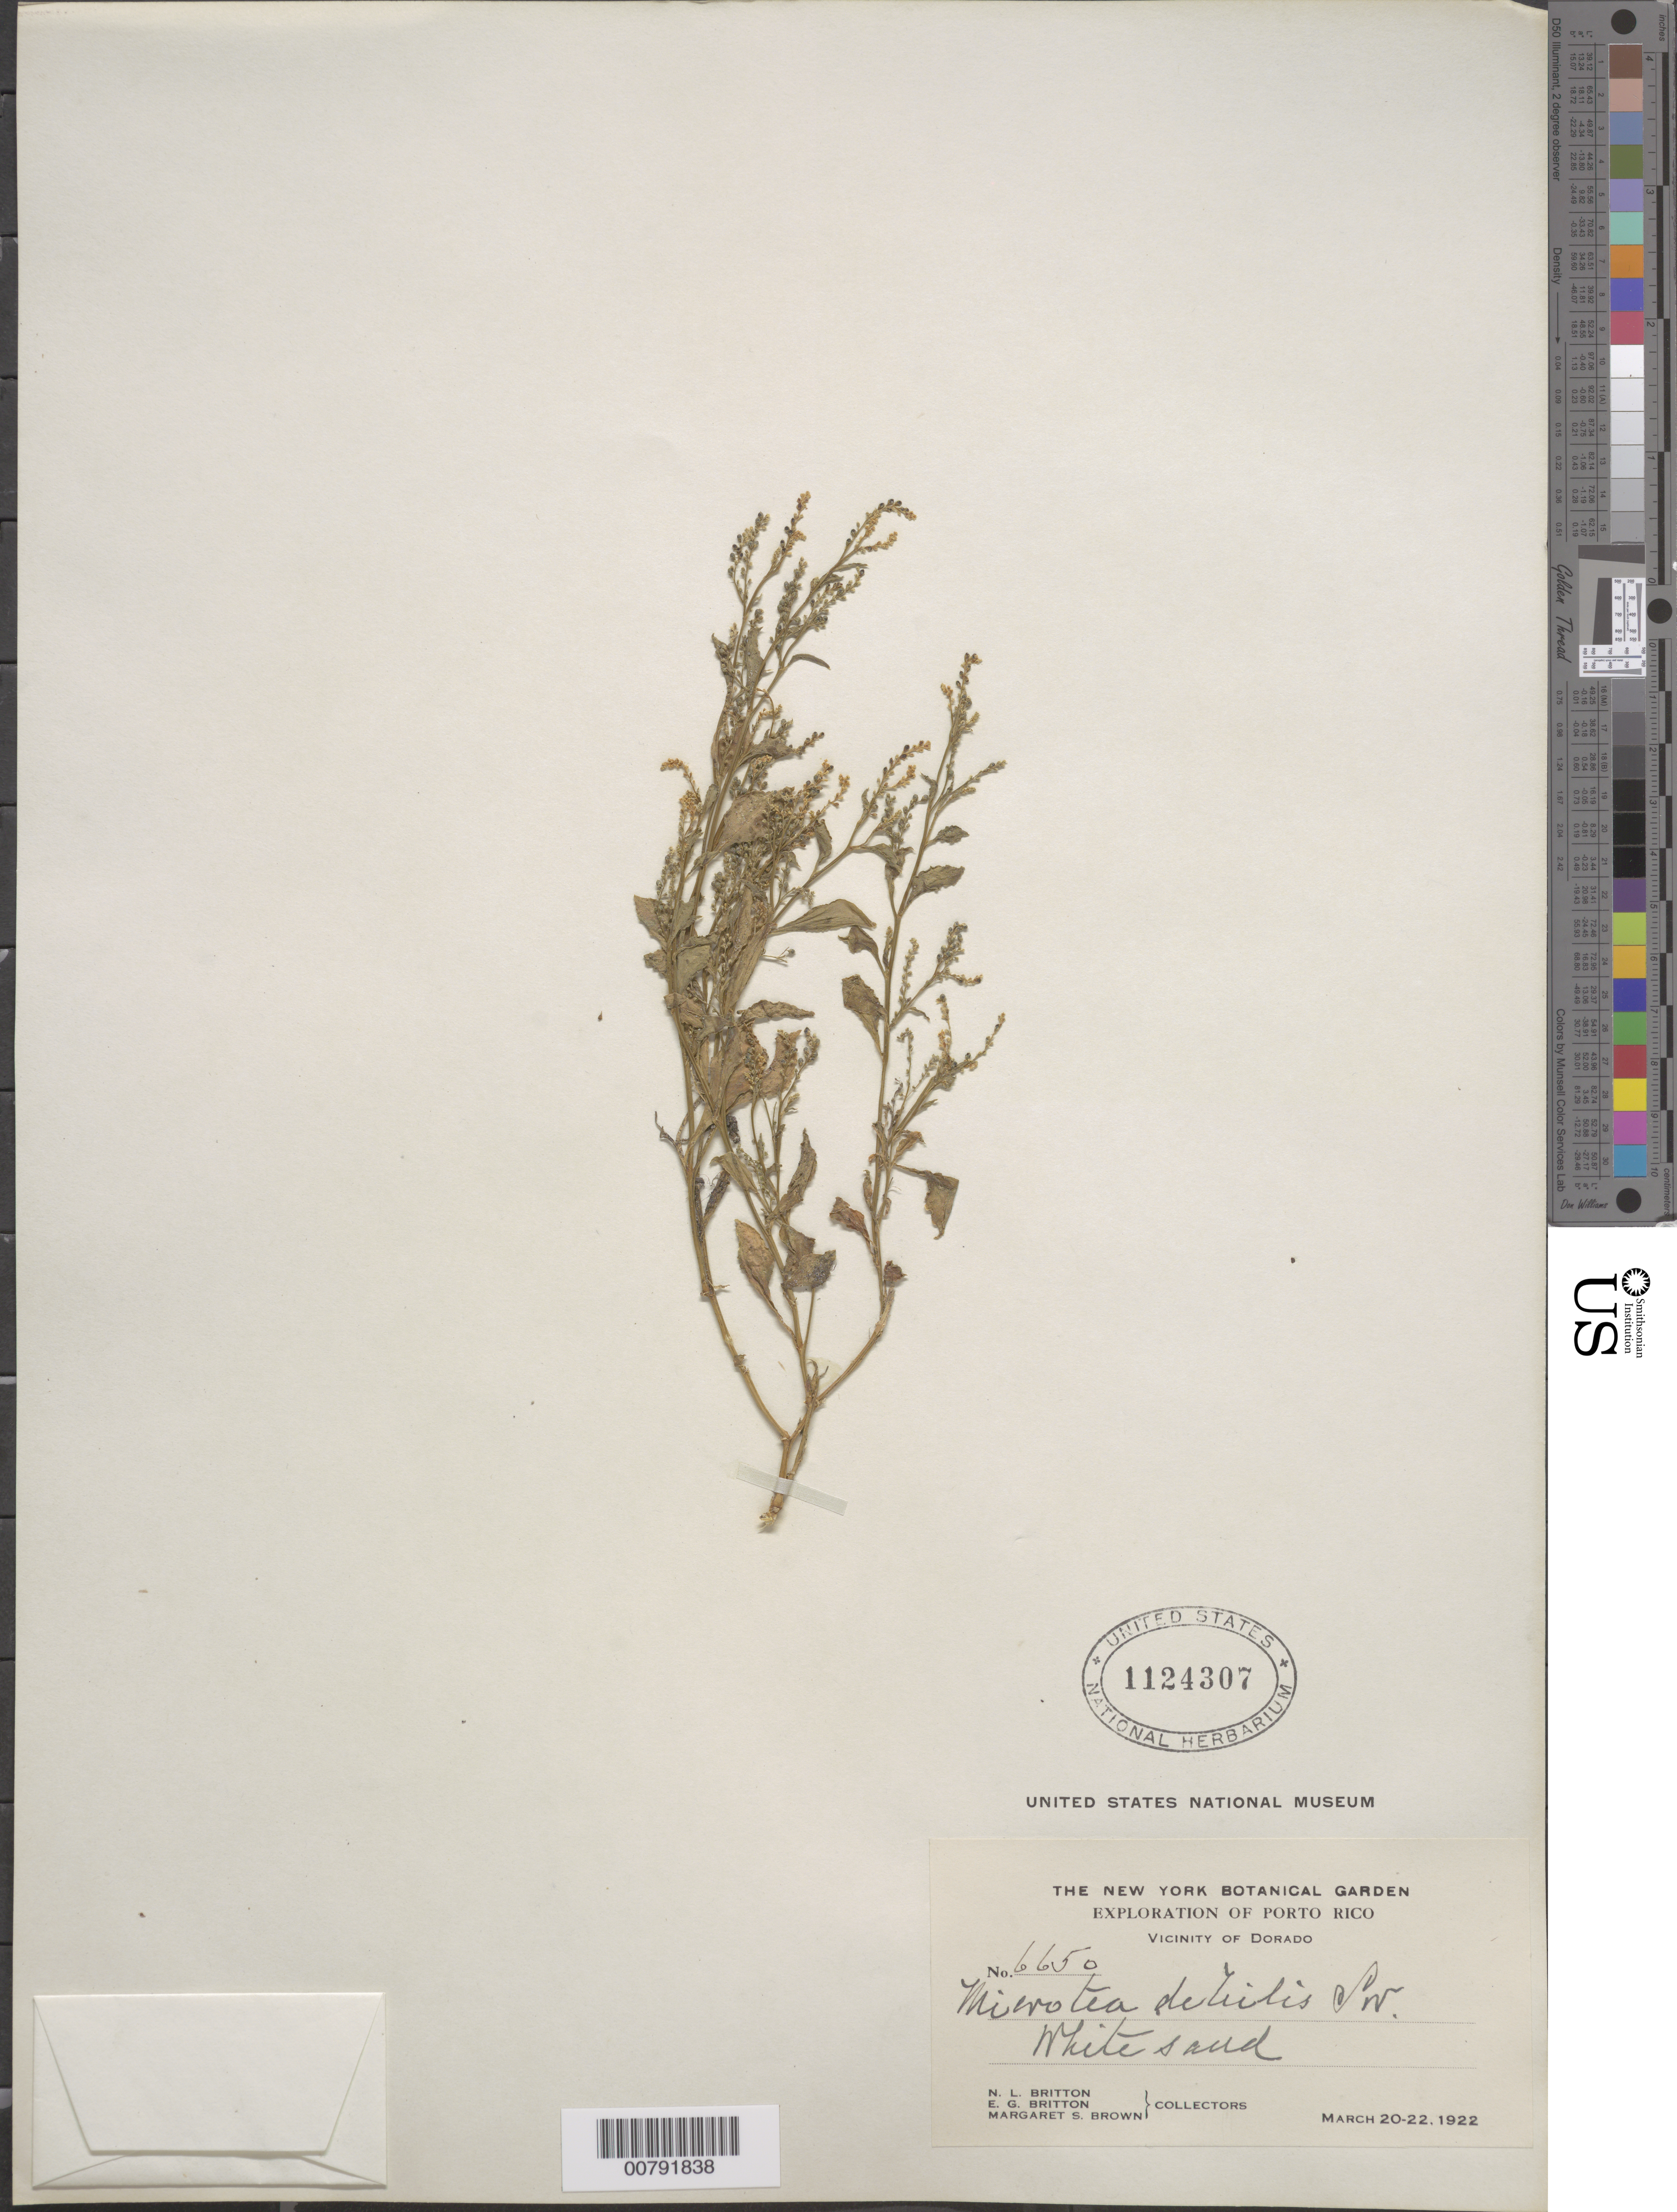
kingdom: Plantae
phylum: Tracheophyta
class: Magnoliopsida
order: Caryophyllales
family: Microteaceae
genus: Microtea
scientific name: Microtea debilis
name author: Sw.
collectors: N. Britton, E. G. Britton & M. S. Brown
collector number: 6650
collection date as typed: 20 Mar 1922 to 22 Mar 1922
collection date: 1922-03-20/1922-03-22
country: Puerto Rico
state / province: Dorado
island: Puerto Rico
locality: Dorado vicinity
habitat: White sand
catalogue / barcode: US 1124307